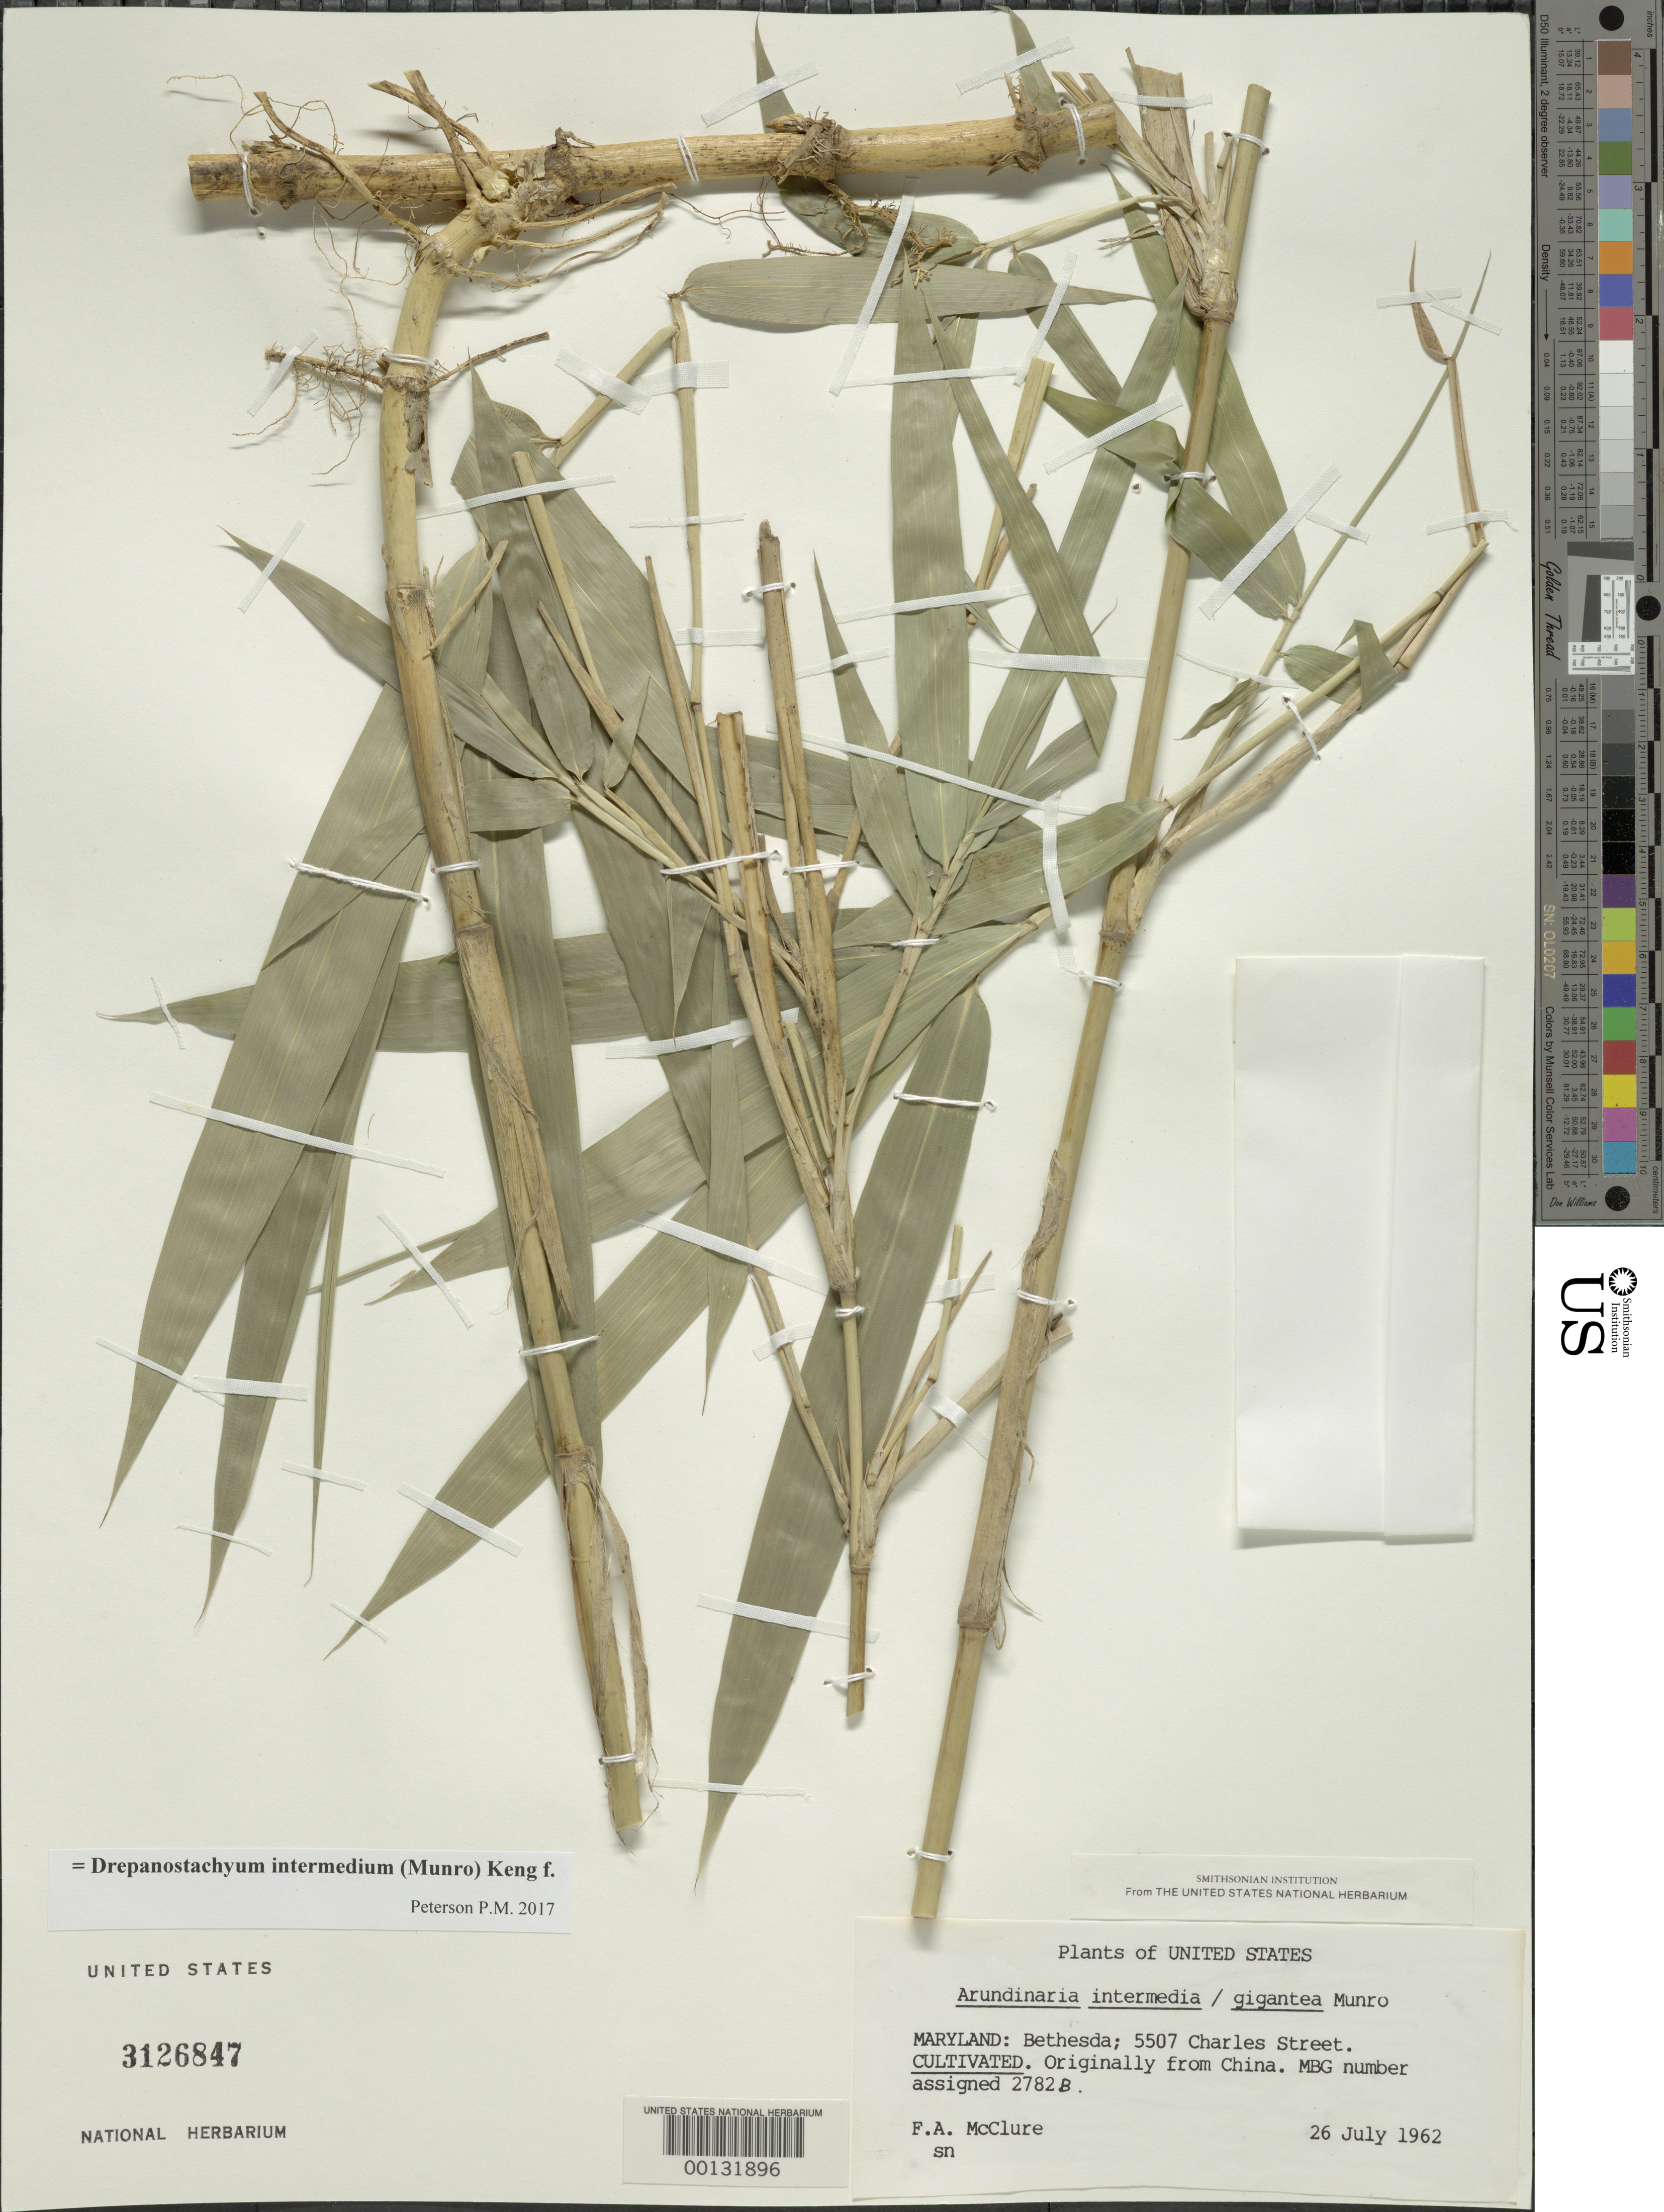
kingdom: Plantae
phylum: Tracheophyta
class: Liliopsida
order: Poales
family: Poaceae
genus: Drepanostachyum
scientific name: Drepanostachyum intermedium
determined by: Poaceae Reorganization Project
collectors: F. A. McClure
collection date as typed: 26 Jul 1962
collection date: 1962-07-26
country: United States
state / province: Maryland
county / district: Montgomery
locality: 5507 Charles Street, Bethesda (McClure's garden)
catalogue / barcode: US 3126847